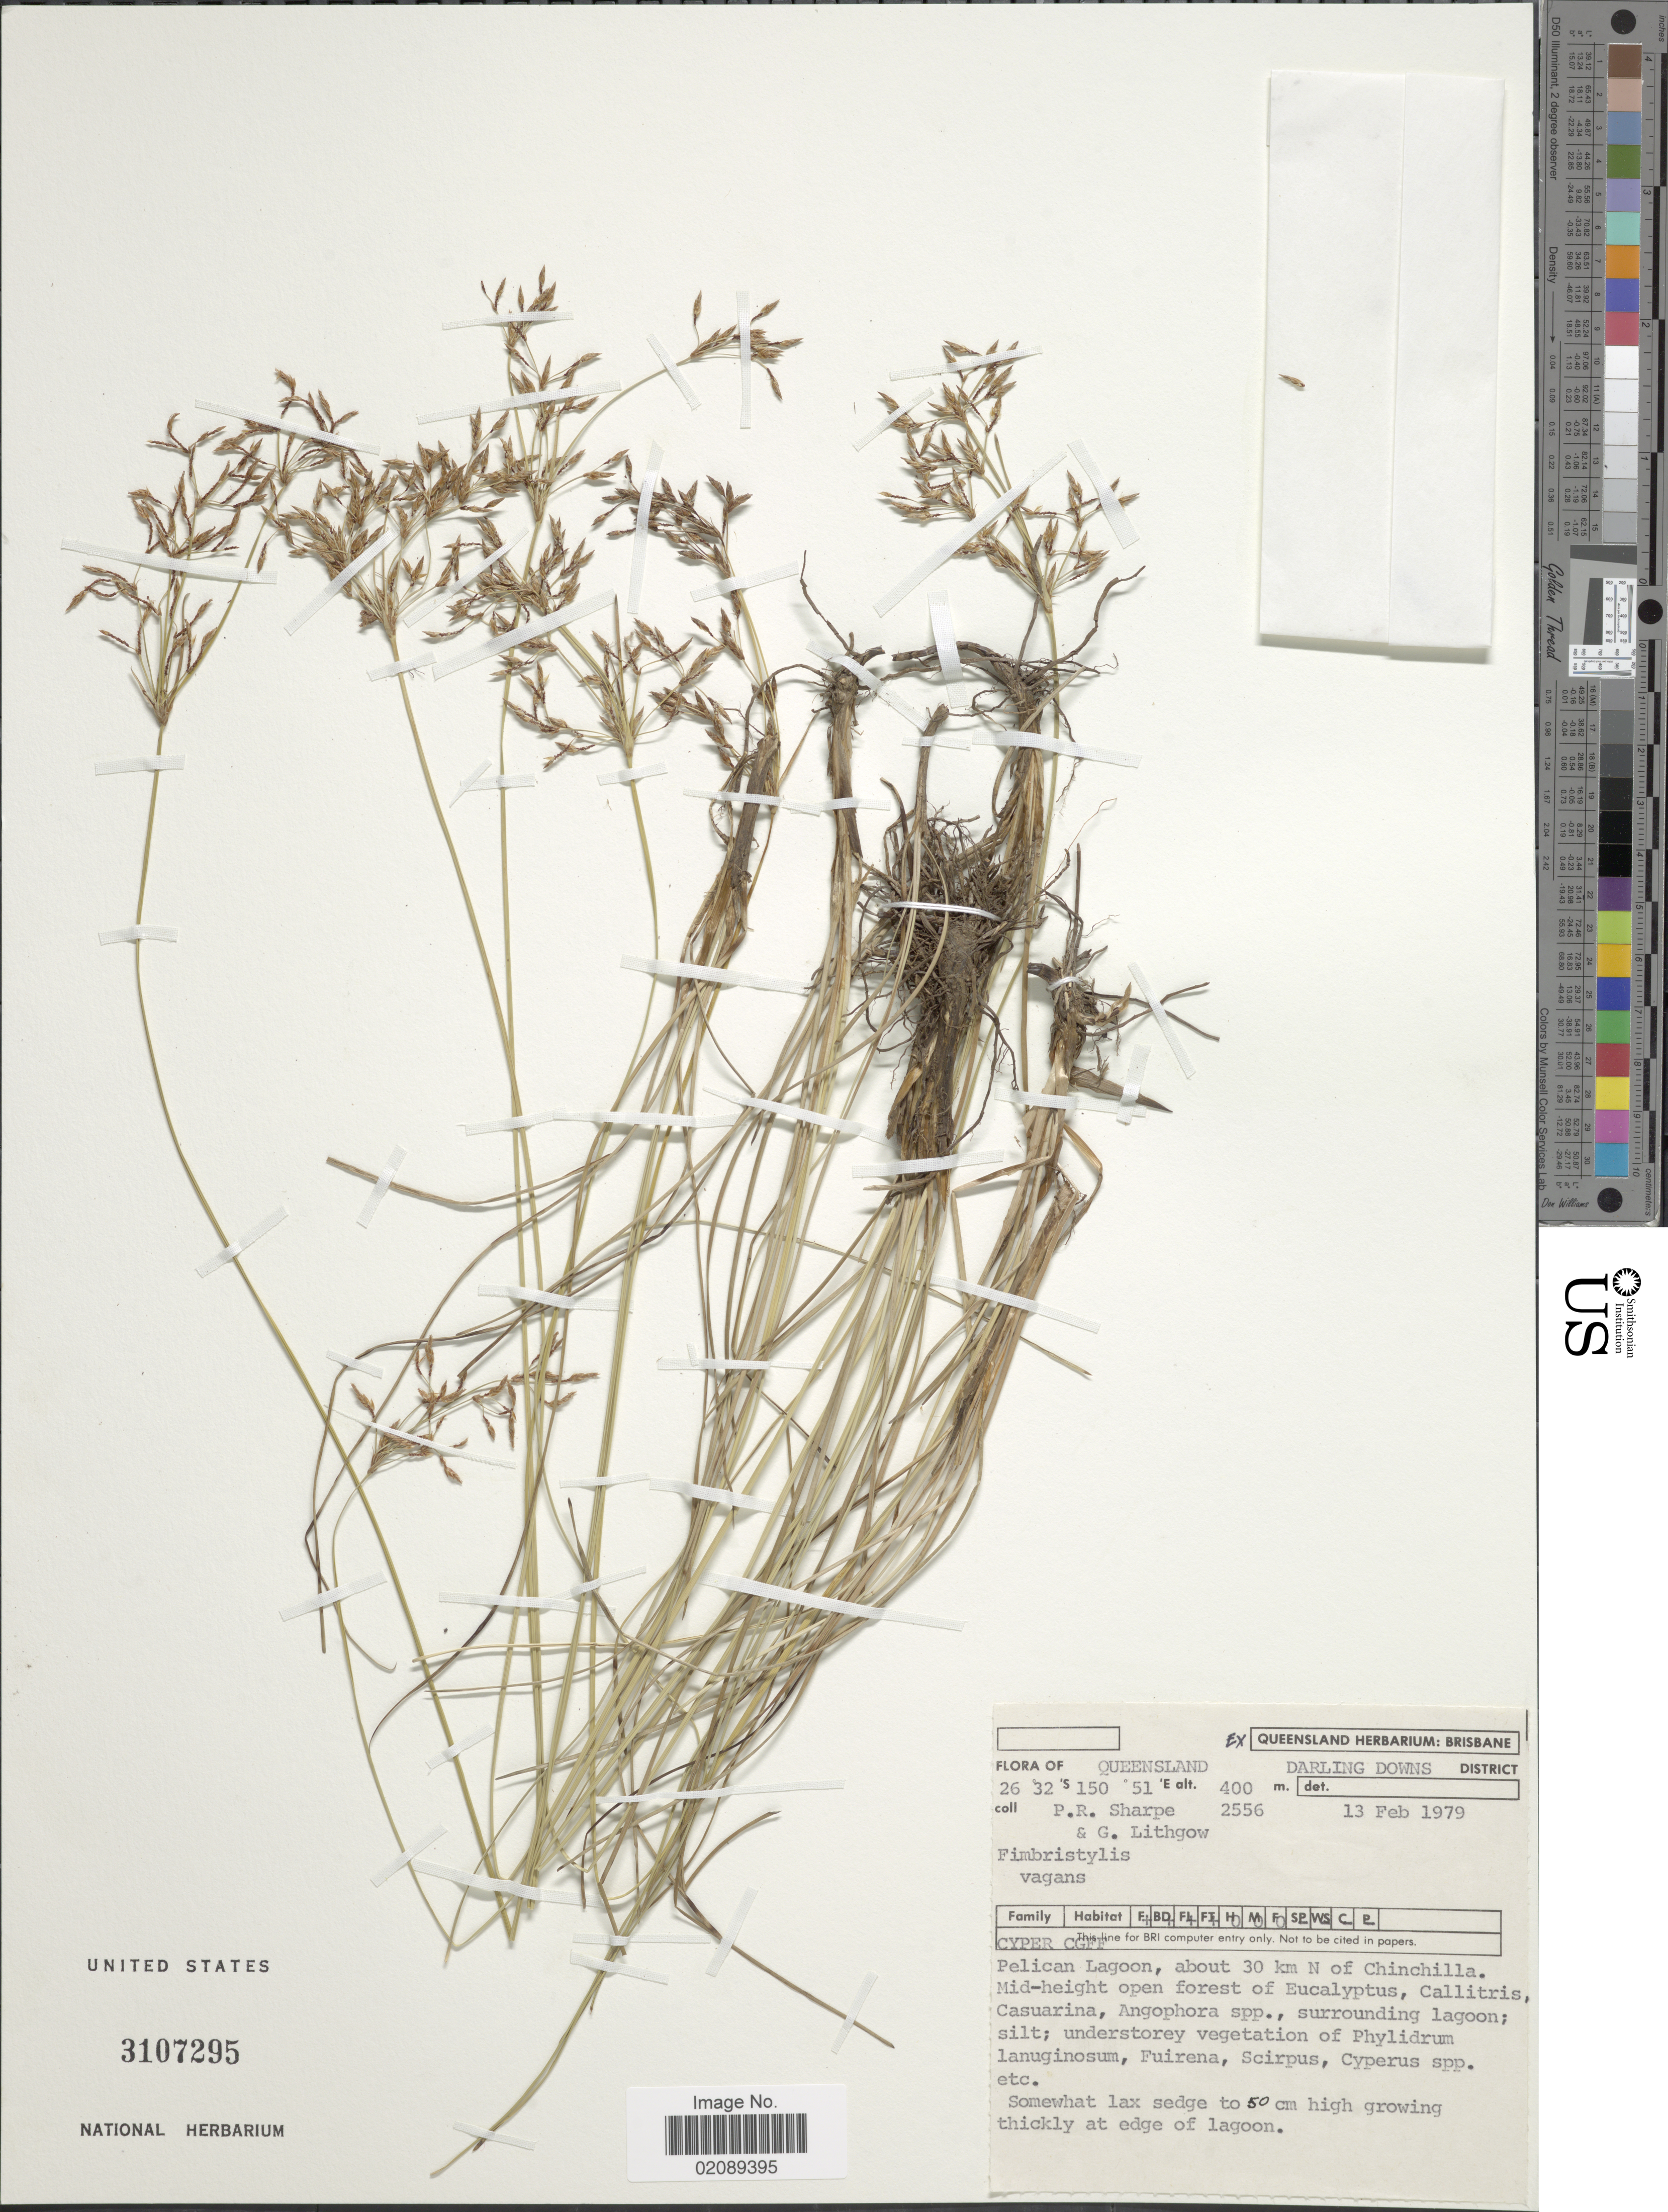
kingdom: Plantae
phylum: Tracheophyta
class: Liliopsida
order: Poales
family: Cyperaceae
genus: Fimbristylis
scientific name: Fimbristylis vagans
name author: S.T. Blake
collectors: P. Sharpe & G. Lithgow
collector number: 2556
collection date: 1979-02-13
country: Australia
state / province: Queensland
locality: Darling Downs District, Pelican Lagoon, about 30 km N of Chincilla, Mid-height open forest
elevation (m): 400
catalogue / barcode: US 3107295